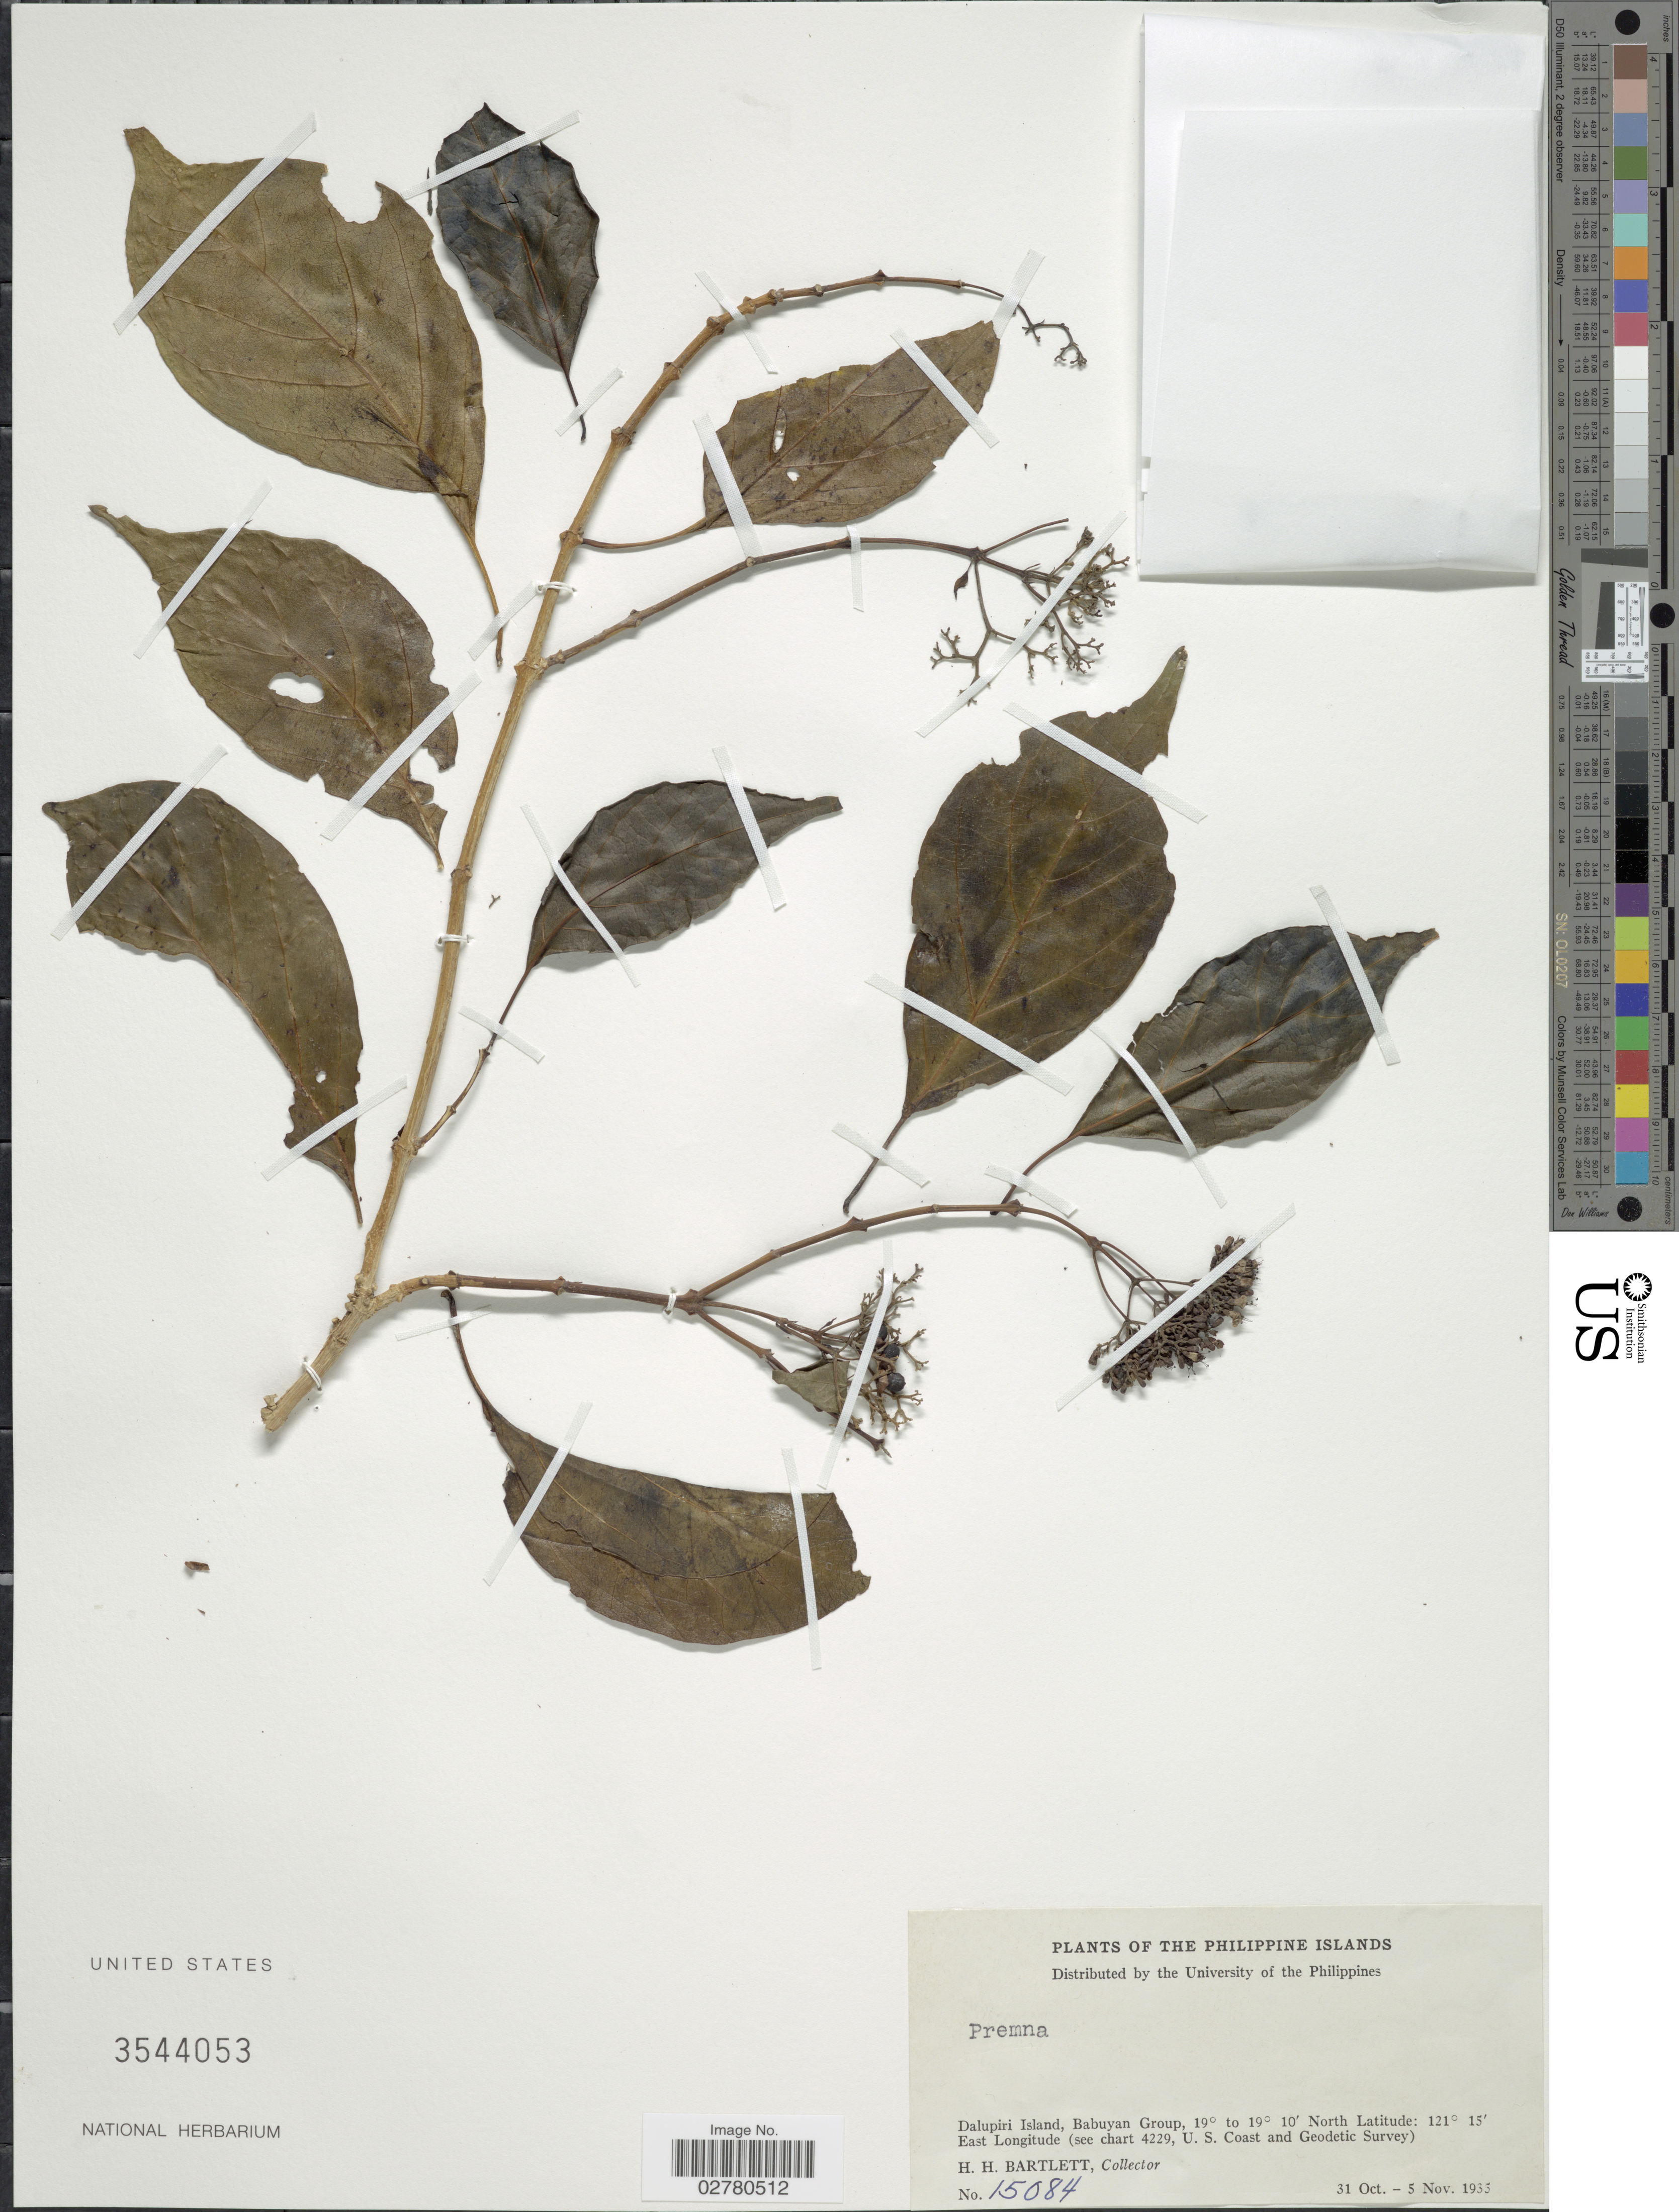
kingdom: Plantae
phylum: Tracheophyta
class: Magnoliopsida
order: Lamiales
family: Lamiaceae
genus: Premna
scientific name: Premna sp.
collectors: H. H. Bartlett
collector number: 15084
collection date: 1935-10-31/1935-11-05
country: Philippines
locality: Philippine Islands, Dalupiri island, Babuyan Group.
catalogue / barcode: US 3544053